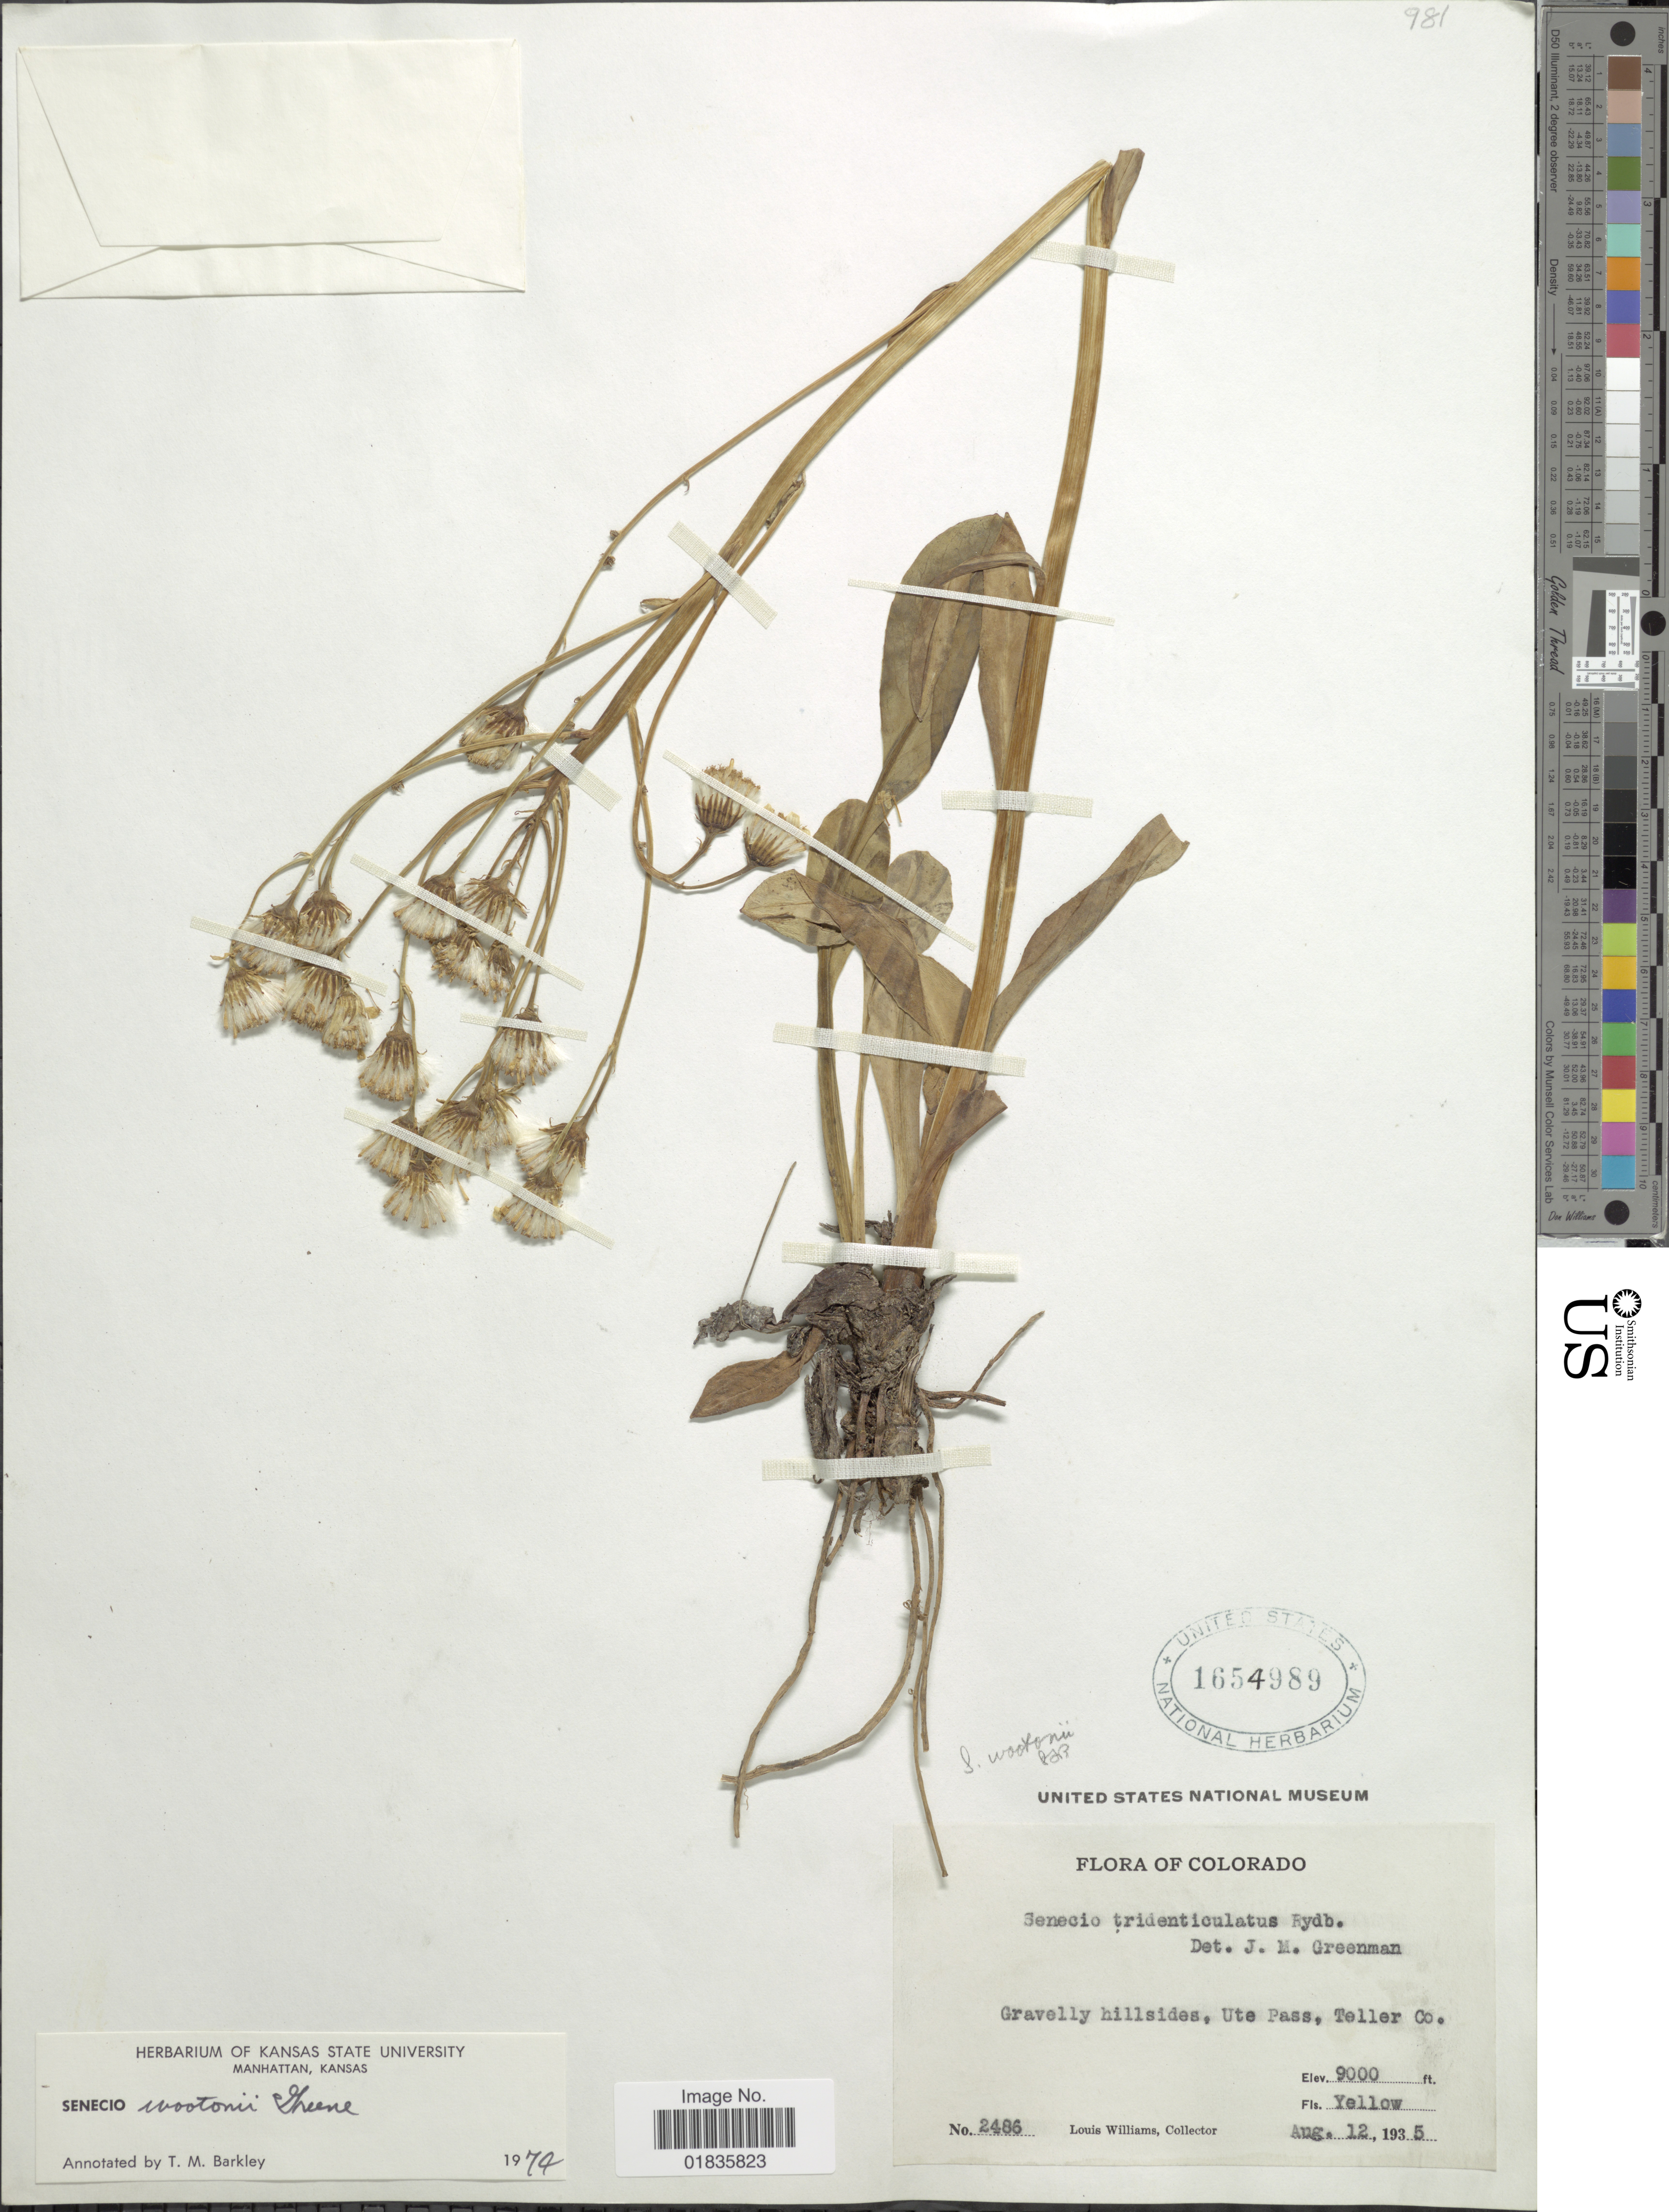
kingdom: Plantae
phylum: Tracheophyta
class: Magnoliopsida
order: Asterales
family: Asteraceae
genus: Senecio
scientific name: Senecio wootonii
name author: Greene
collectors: L. Williams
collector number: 2486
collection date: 1935-08-12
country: United States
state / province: Colorado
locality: Gravelly hillsides, Ute Pass, Teller Co.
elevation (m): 2743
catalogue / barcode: US 1654989